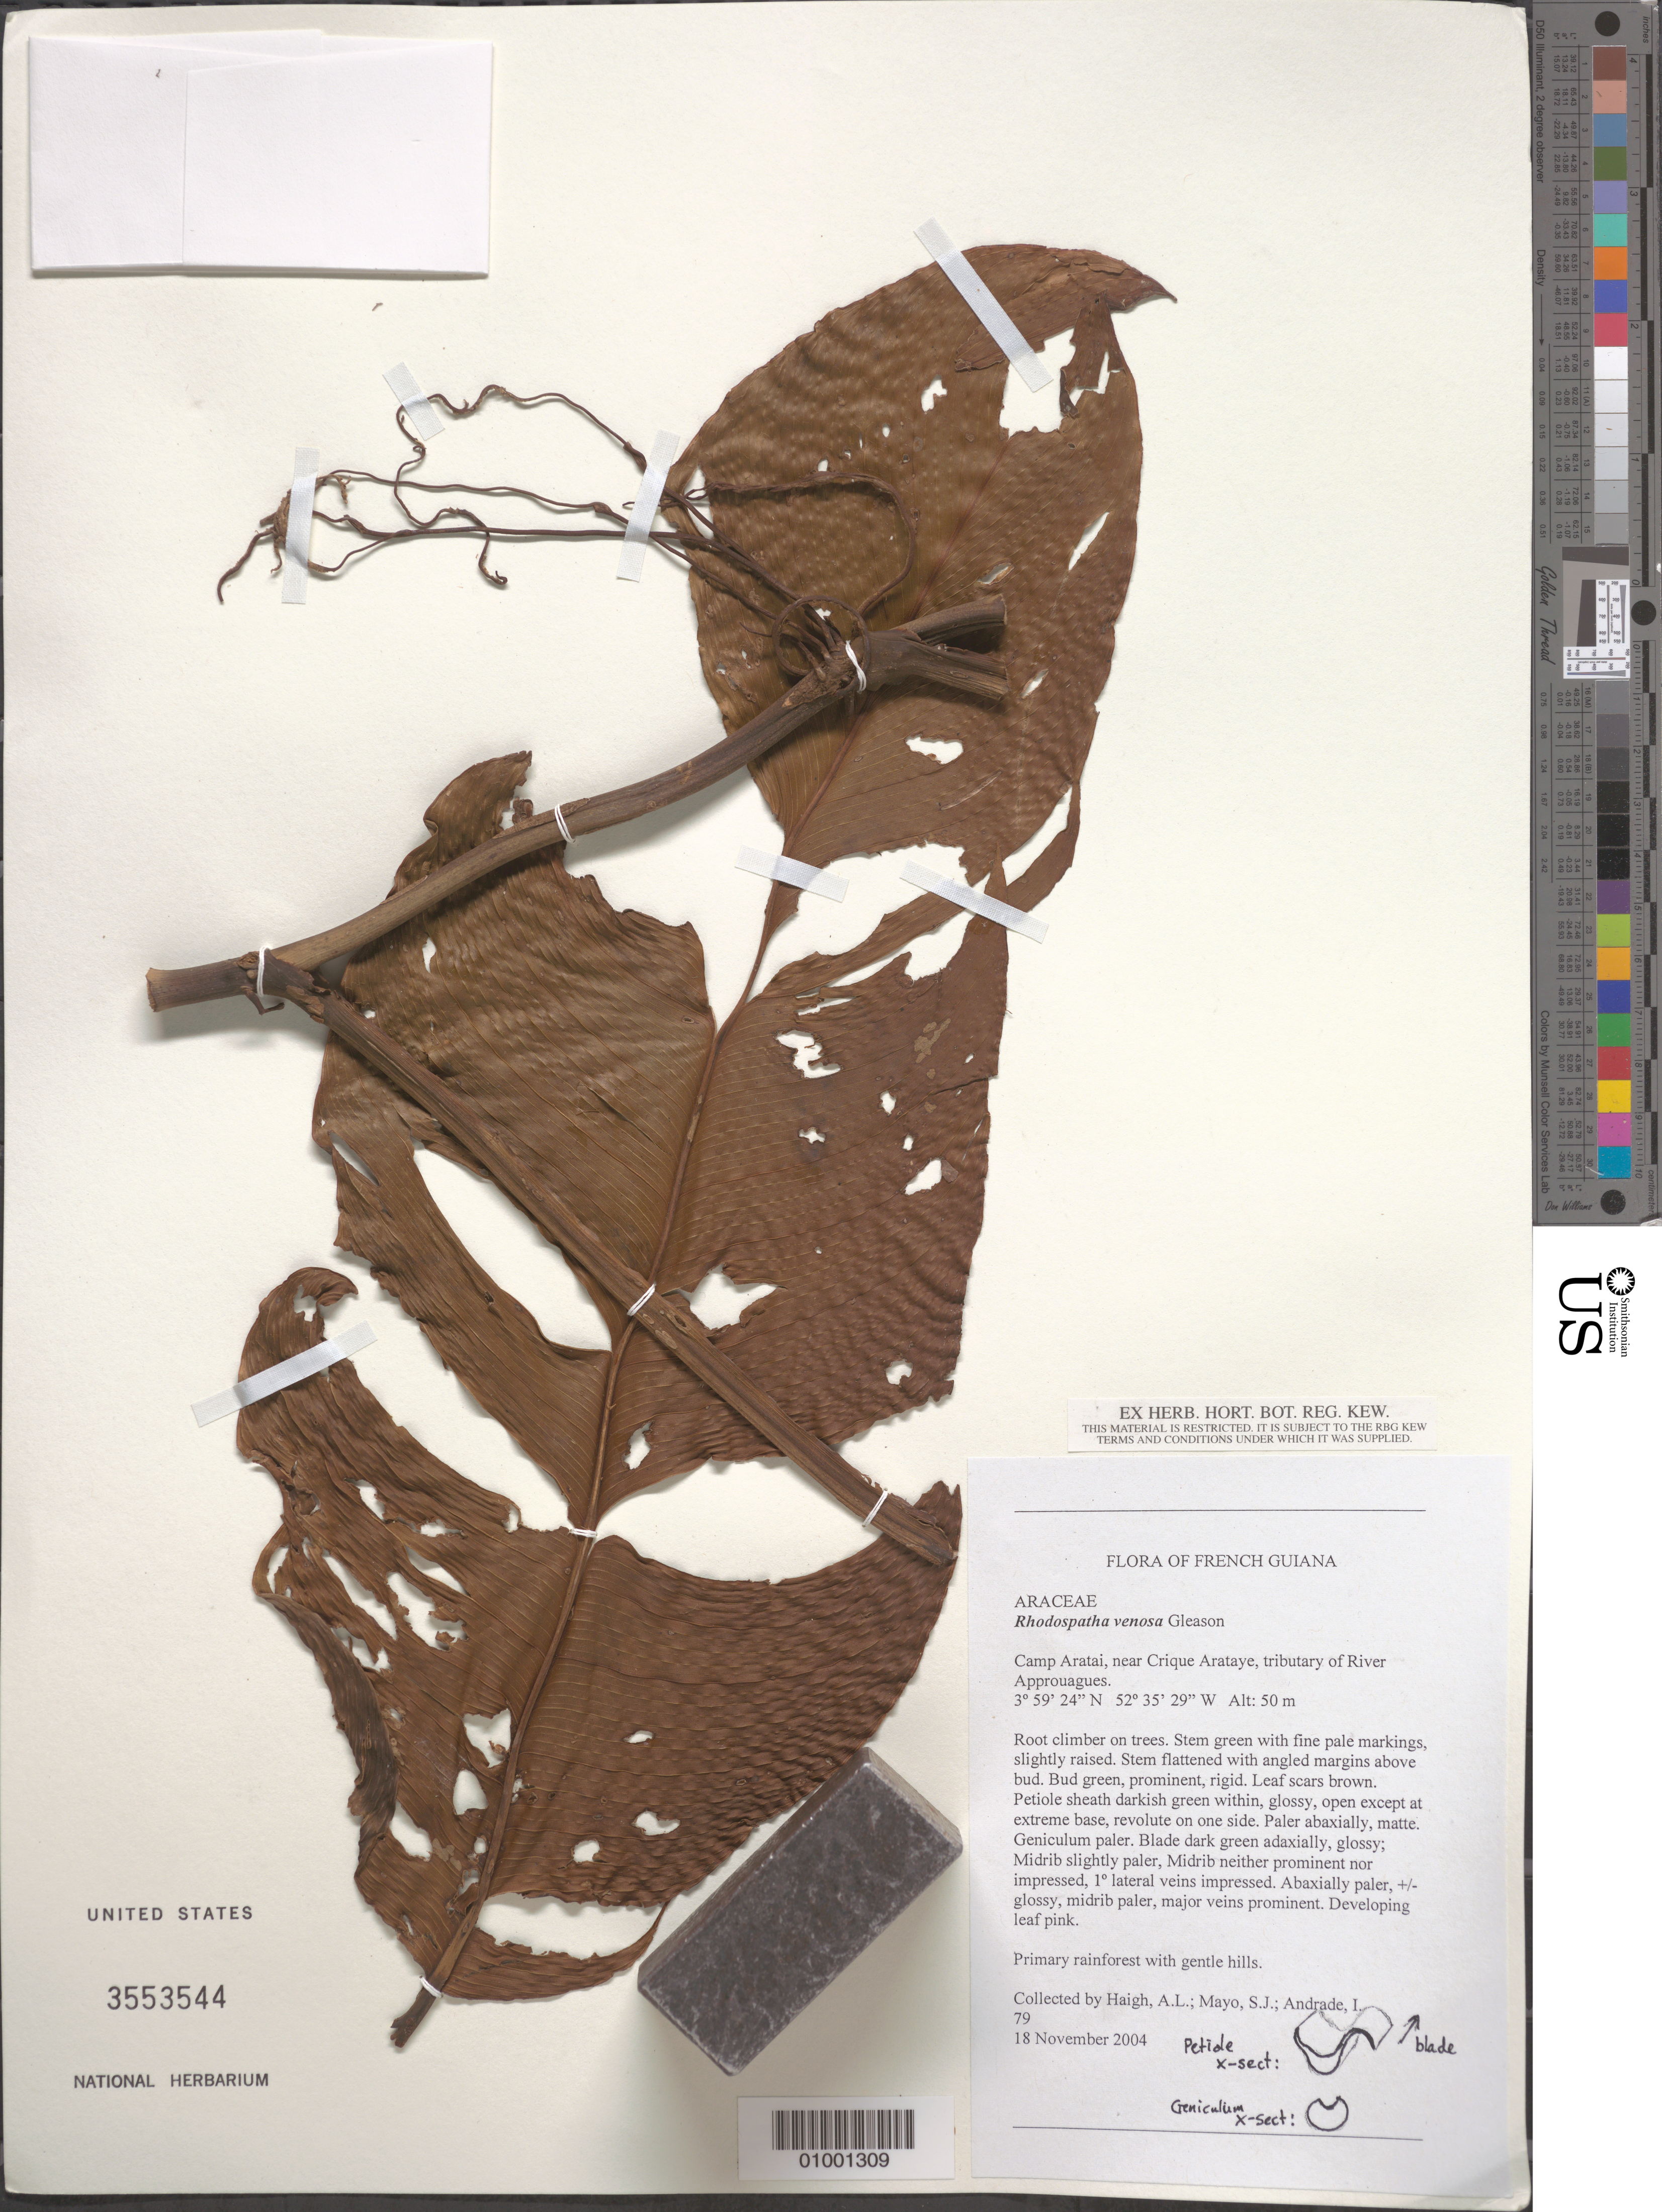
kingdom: Plantae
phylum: Tracheophyta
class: Liliopsida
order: Alismatales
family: Araceae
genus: Rhodospatha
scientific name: Rhodospatha venosa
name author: Gleason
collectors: A. Haigh, S. J. Mayo & I. Andrade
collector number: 79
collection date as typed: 18-Nov-04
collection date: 2004-11-18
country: French Guiana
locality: Camp Aratai, near Crique Arataye, tributary of River Approuagues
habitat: Primary rainforest, with gentle hills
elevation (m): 50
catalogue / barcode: US 3553544